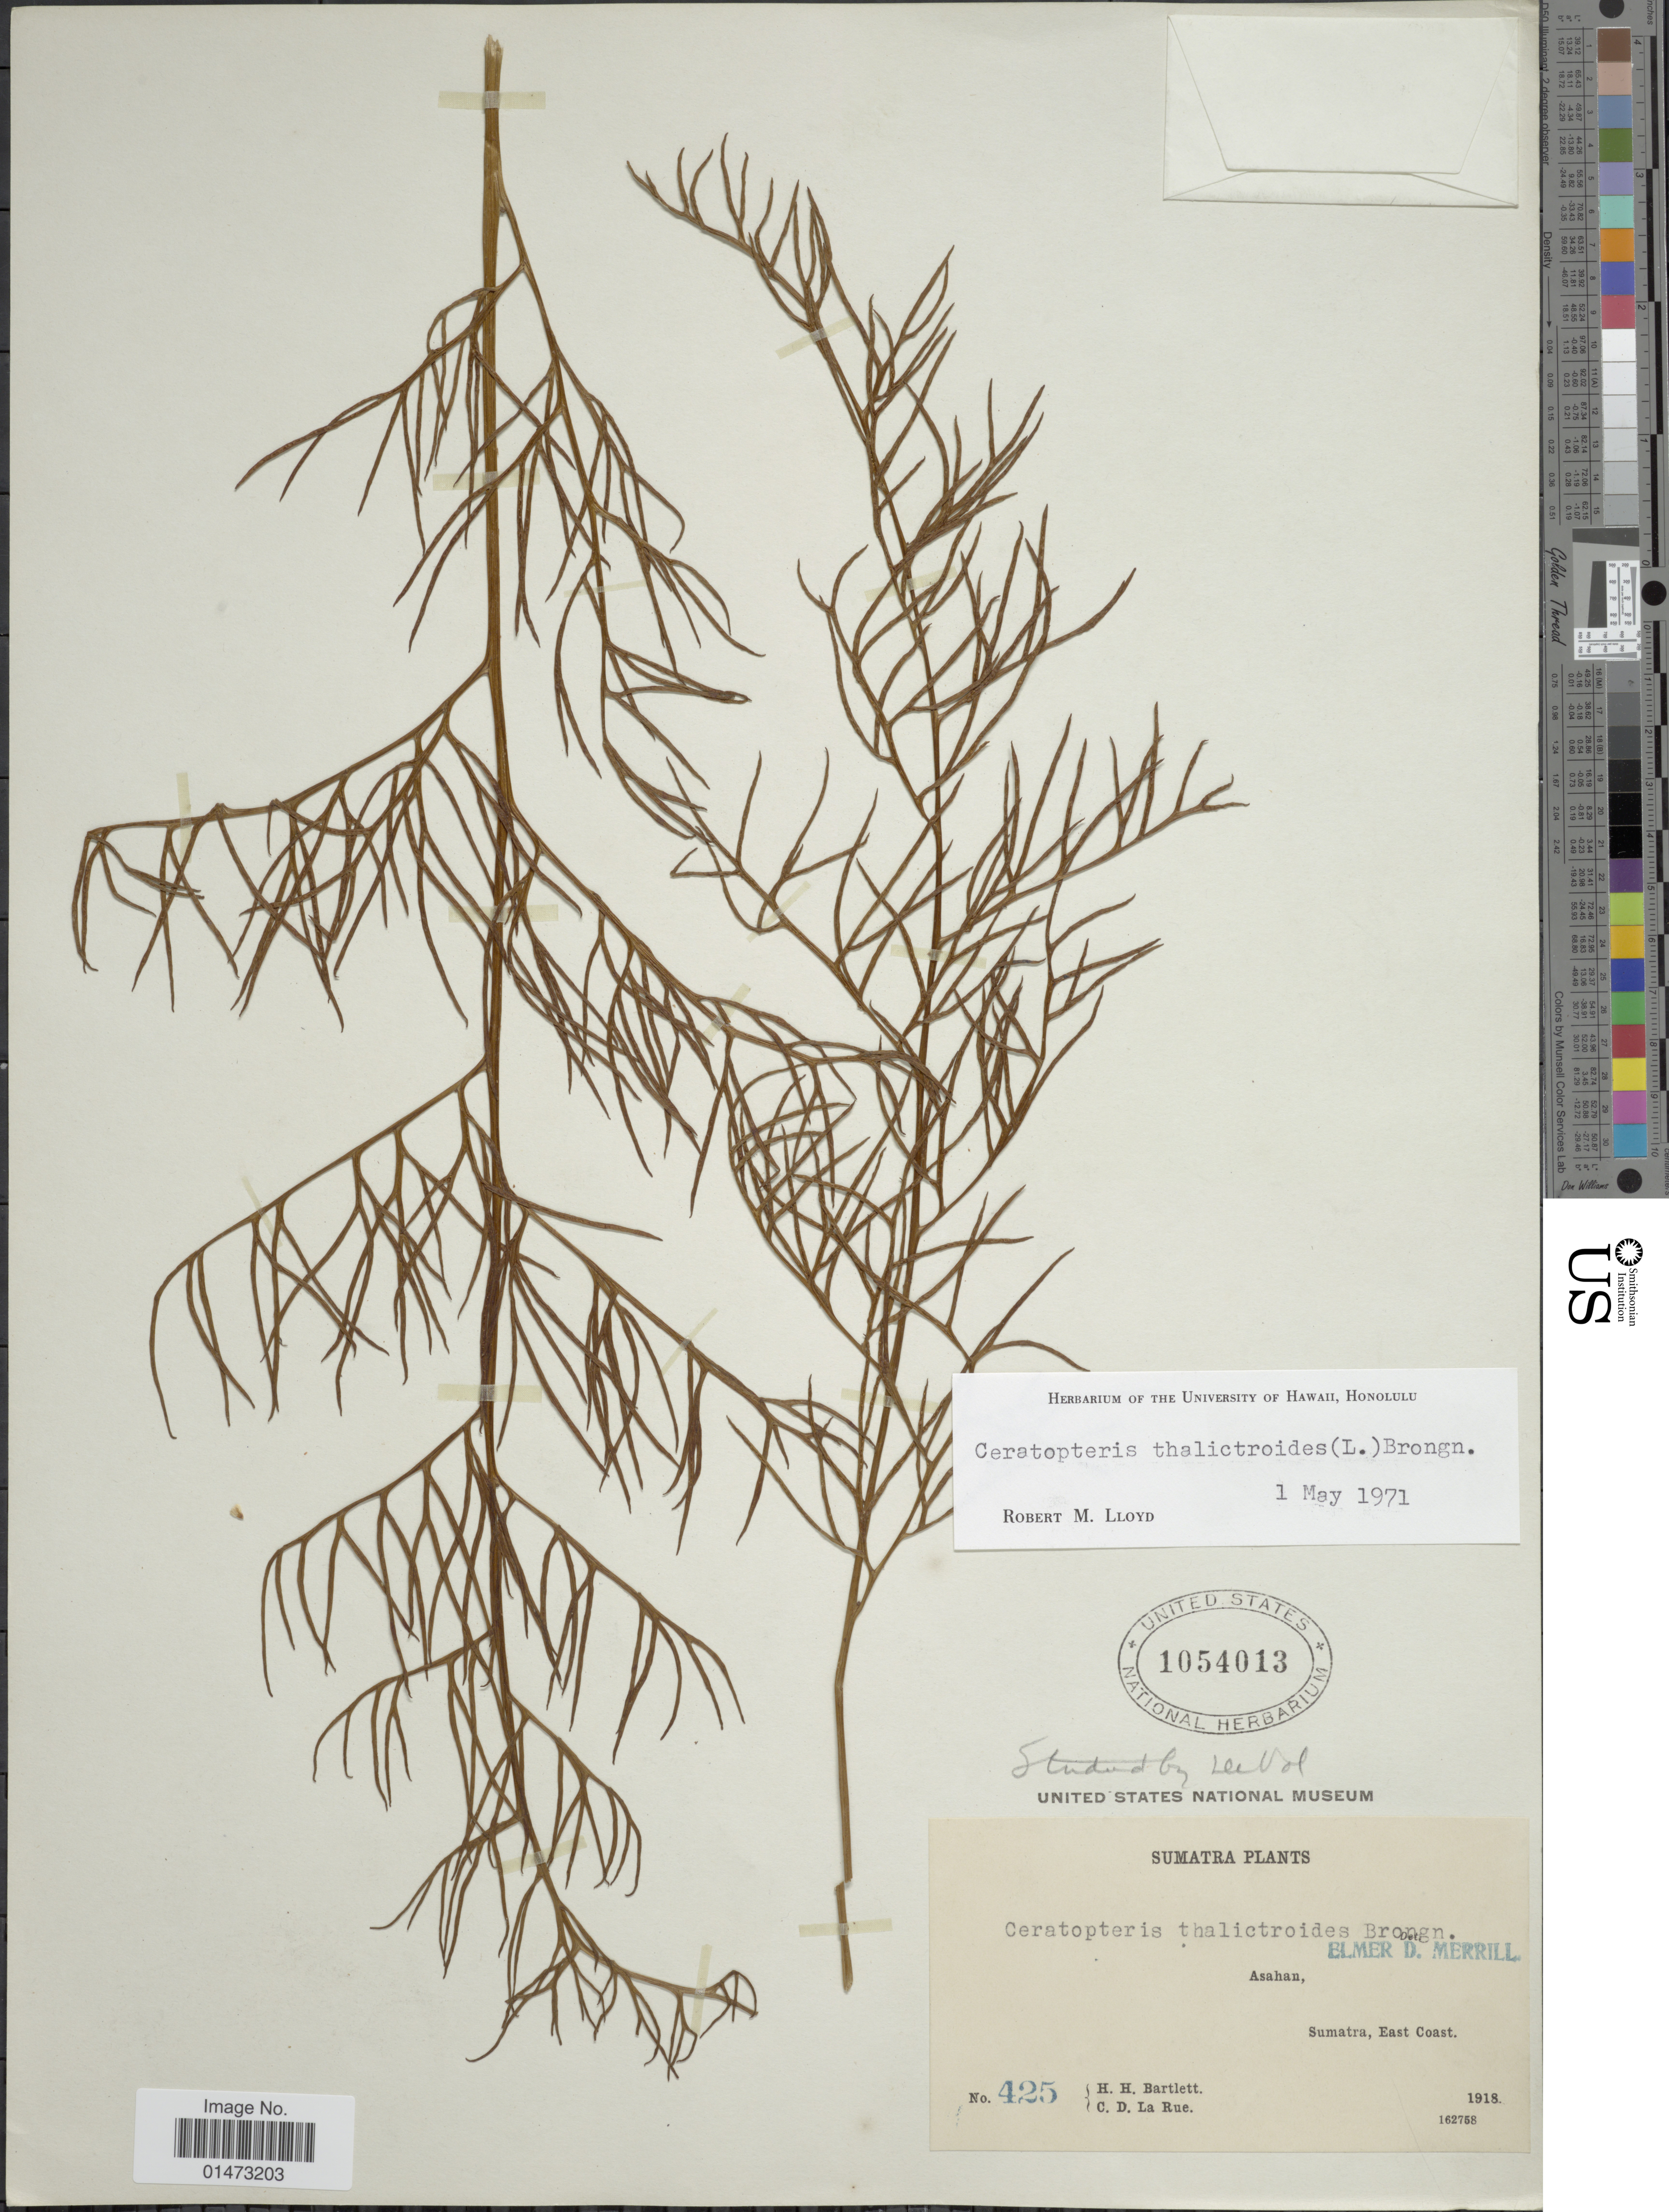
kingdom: Plantae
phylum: Tracheophyta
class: Polypodiopsida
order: Polypodiales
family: Pteridaceae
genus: Ceratopteris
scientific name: Ceratopteris thalictroides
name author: (L.) Brongn.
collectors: H. H. Bartlett & C. La Rue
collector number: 425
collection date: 1918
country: Indonesia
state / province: Sumatra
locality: Asahan, East Coast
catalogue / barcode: US 1054013